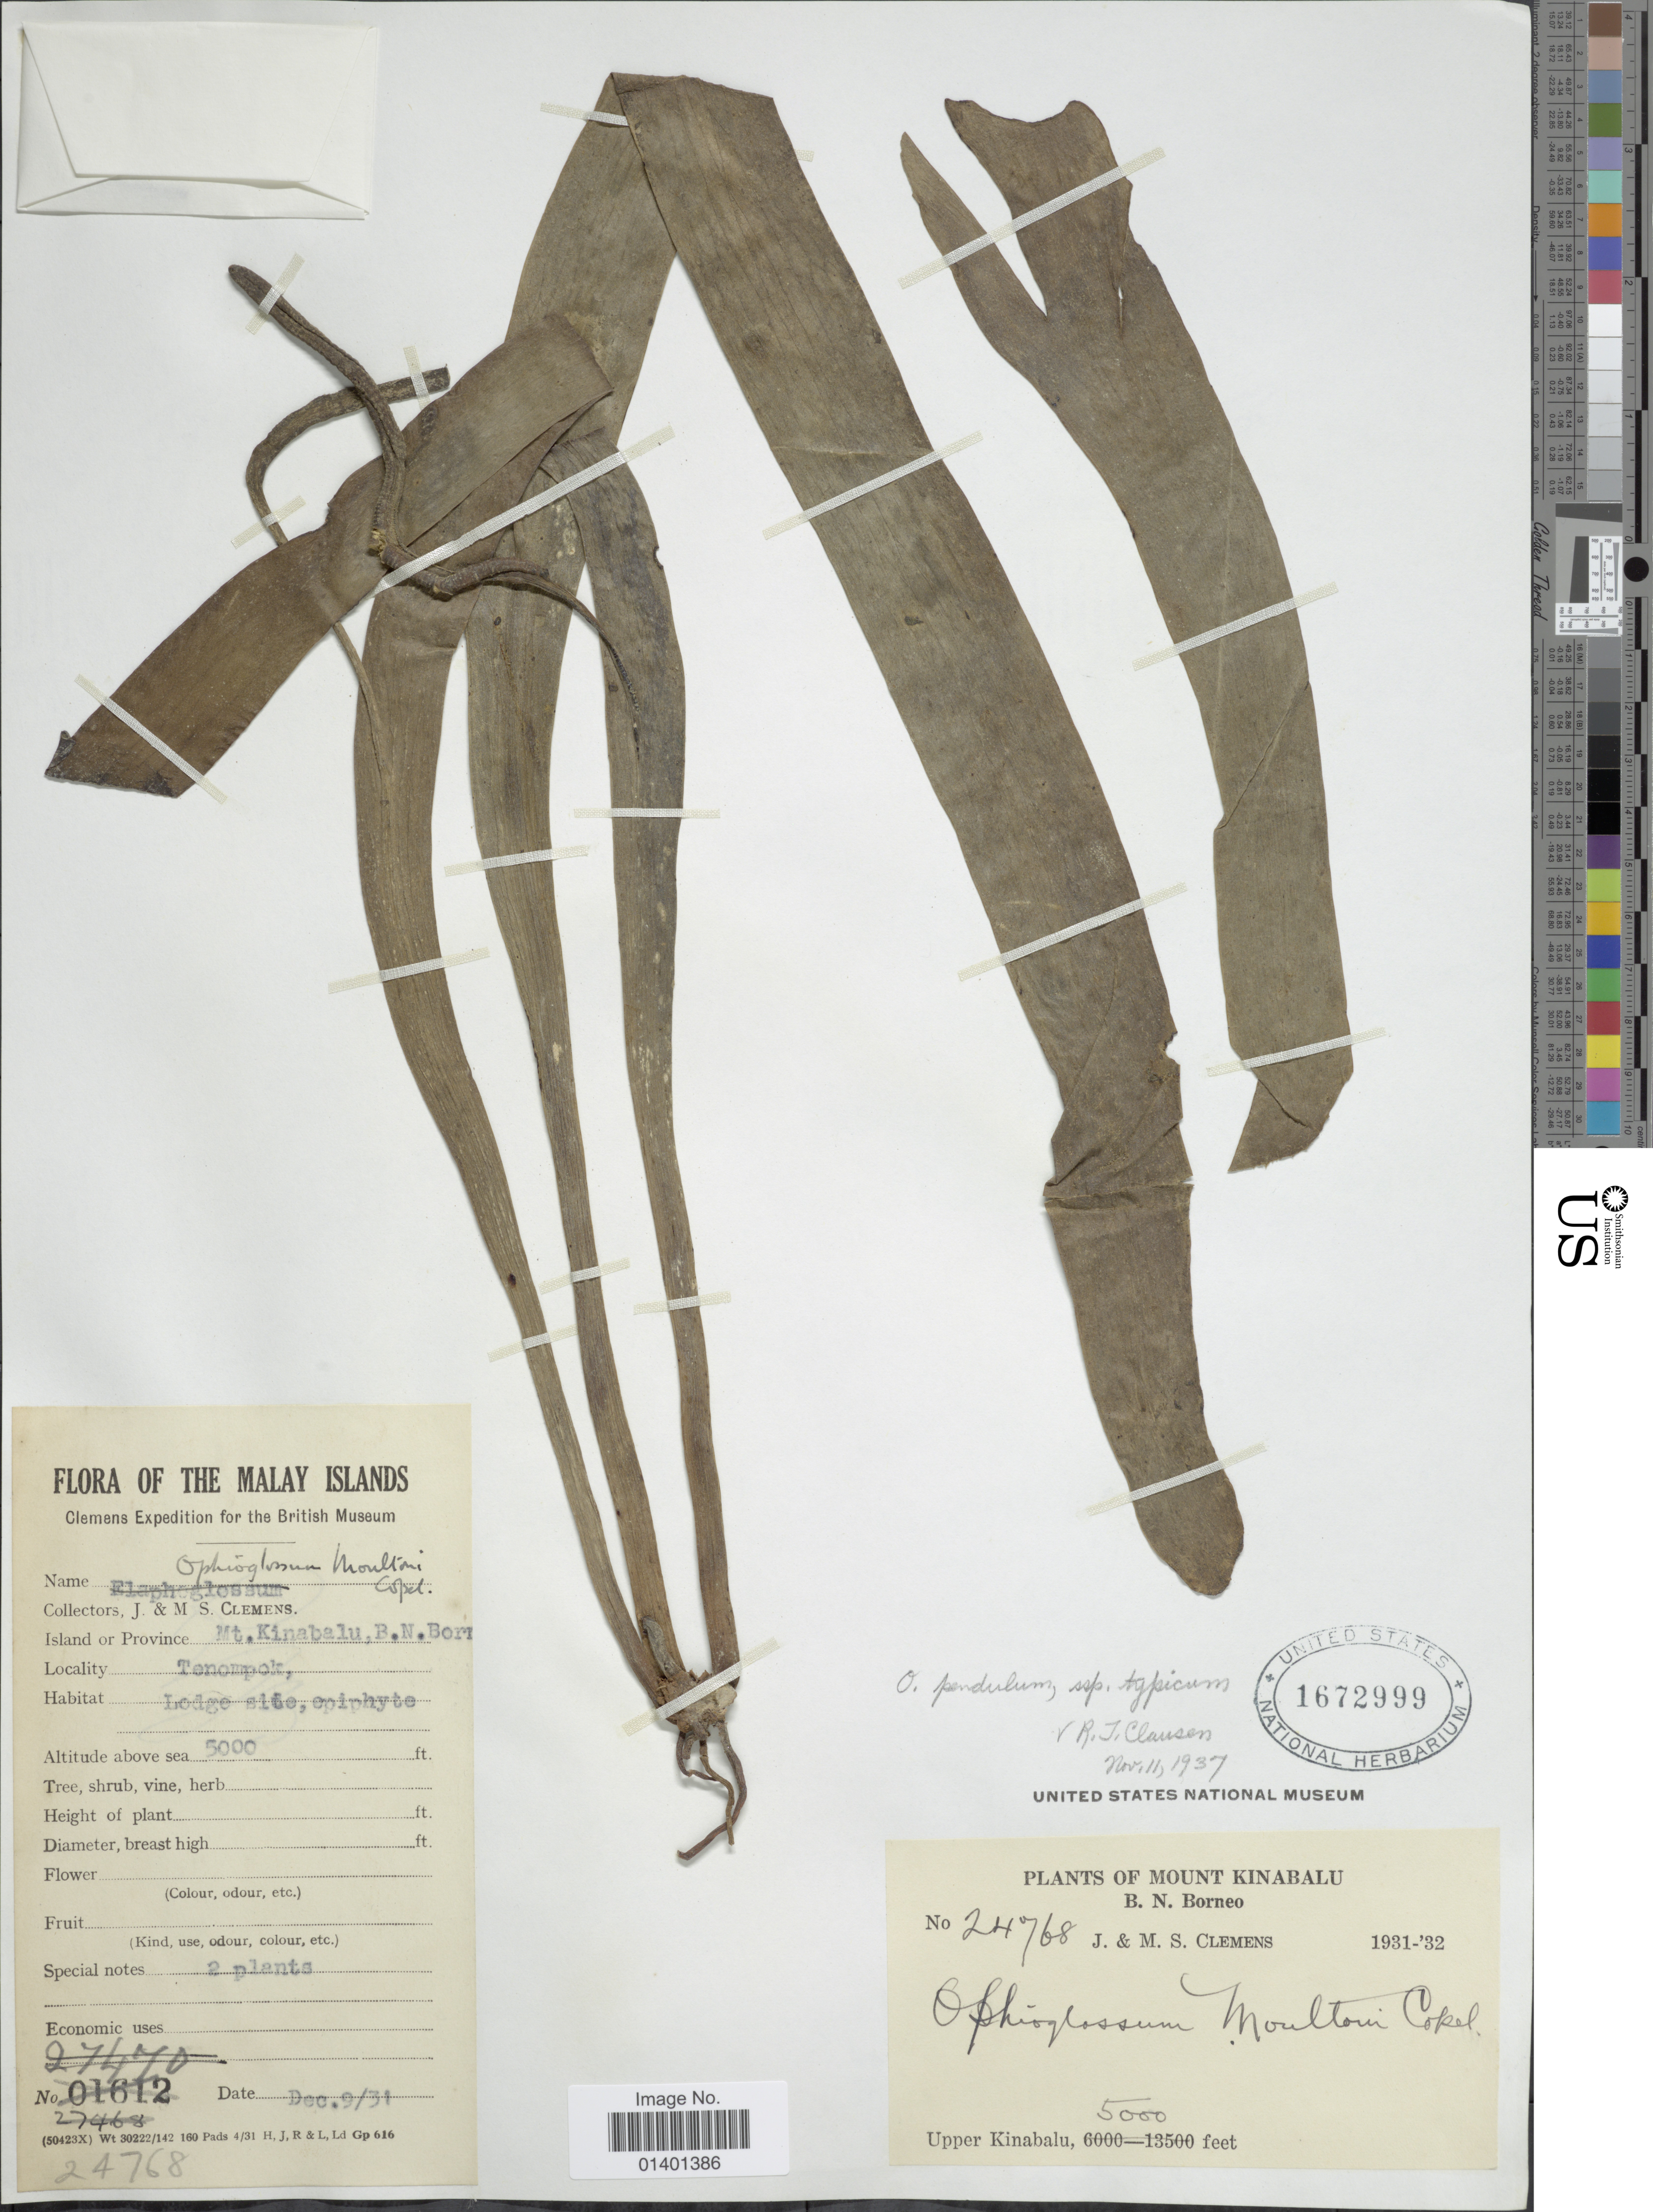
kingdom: Plantae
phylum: Tracheophyta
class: Polypodiopsida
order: Ophioglossales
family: Ophioglossaceae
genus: Ophioglossum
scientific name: Ophioglossum pendulum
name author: L.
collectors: J. Clemens & M. S. Clemens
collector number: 24768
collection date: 1931-12-09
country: Malaysia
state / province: Sabah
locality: Mt. Kinabalu, B.N. Borneo, upper Kinabalu, Malay islands, Tenompok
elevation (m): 1524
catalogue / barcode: US 1672999